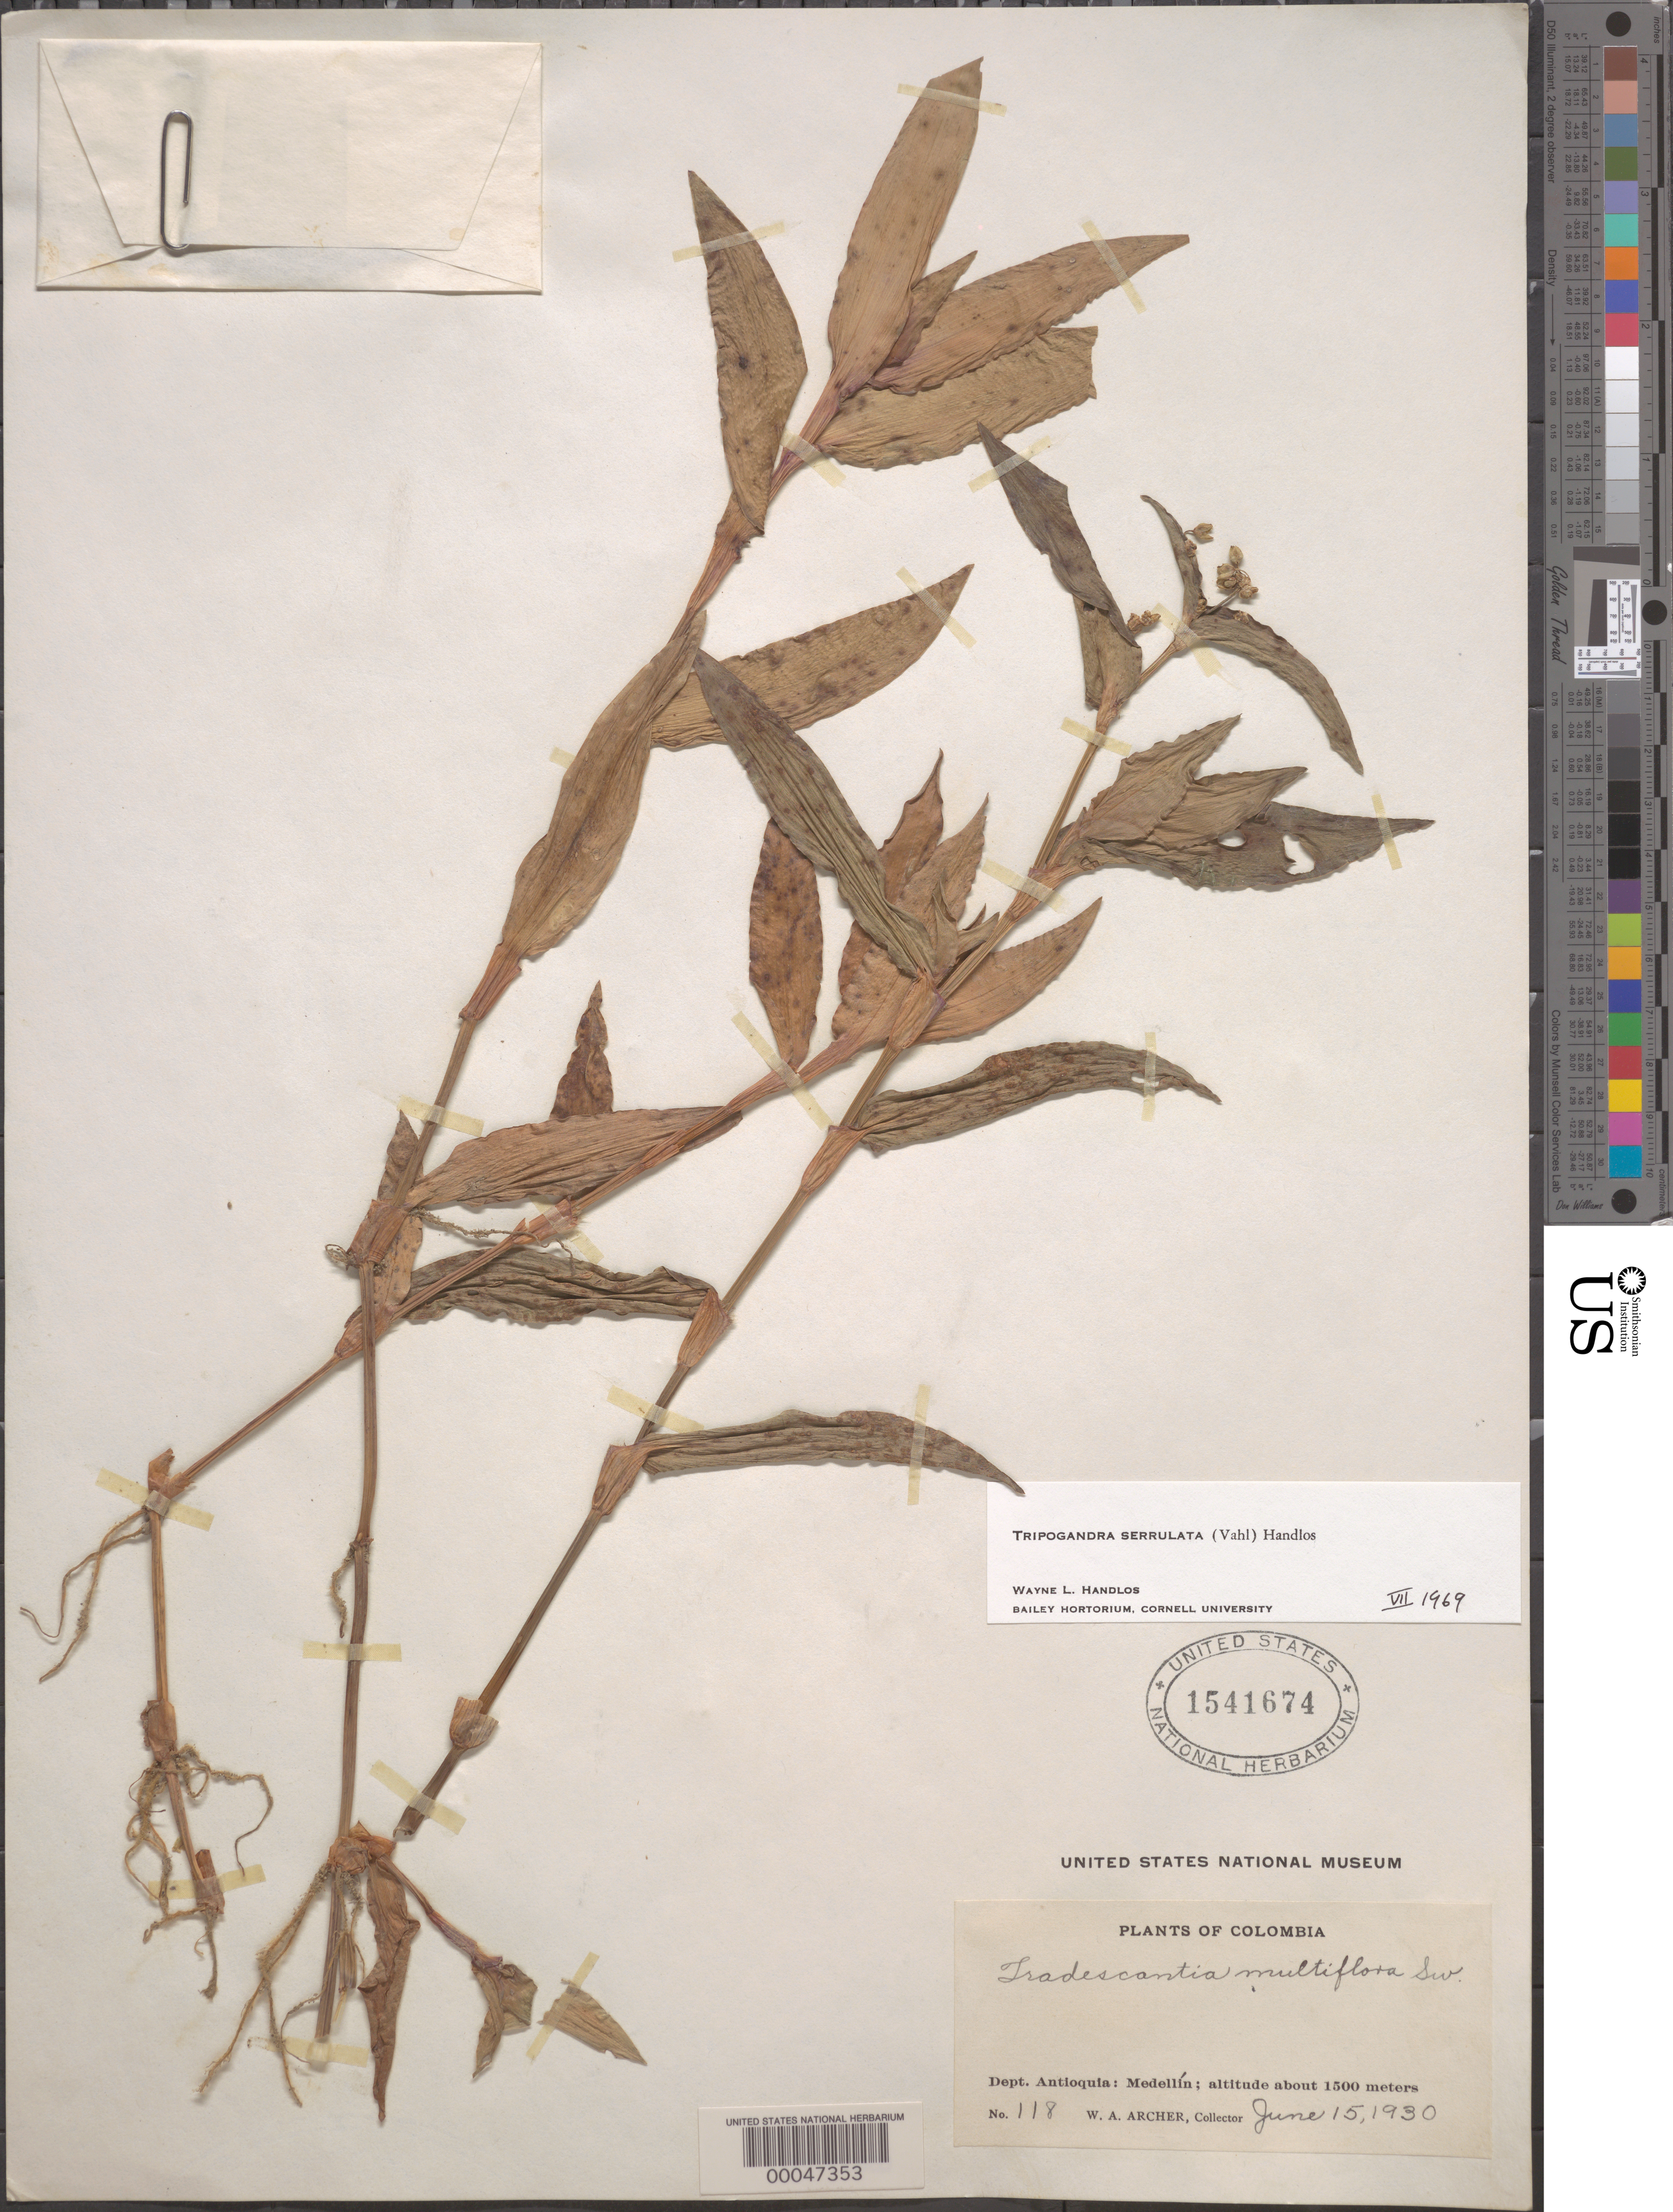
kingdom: Plantae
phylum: Tracheophyta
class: Liliopsida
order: Commelinales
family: Commelinaceae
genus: Tripogandra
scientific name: Tripogandra serrulata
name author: (Vahl) Handlos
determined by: Handlos, W. L.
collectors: W. A. Archer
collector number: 118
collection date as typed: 15 Jun 1930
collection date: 1930-06-15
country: Colombia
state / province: Antioquia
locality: Medellin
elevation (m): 1500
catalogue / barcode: US 1541674